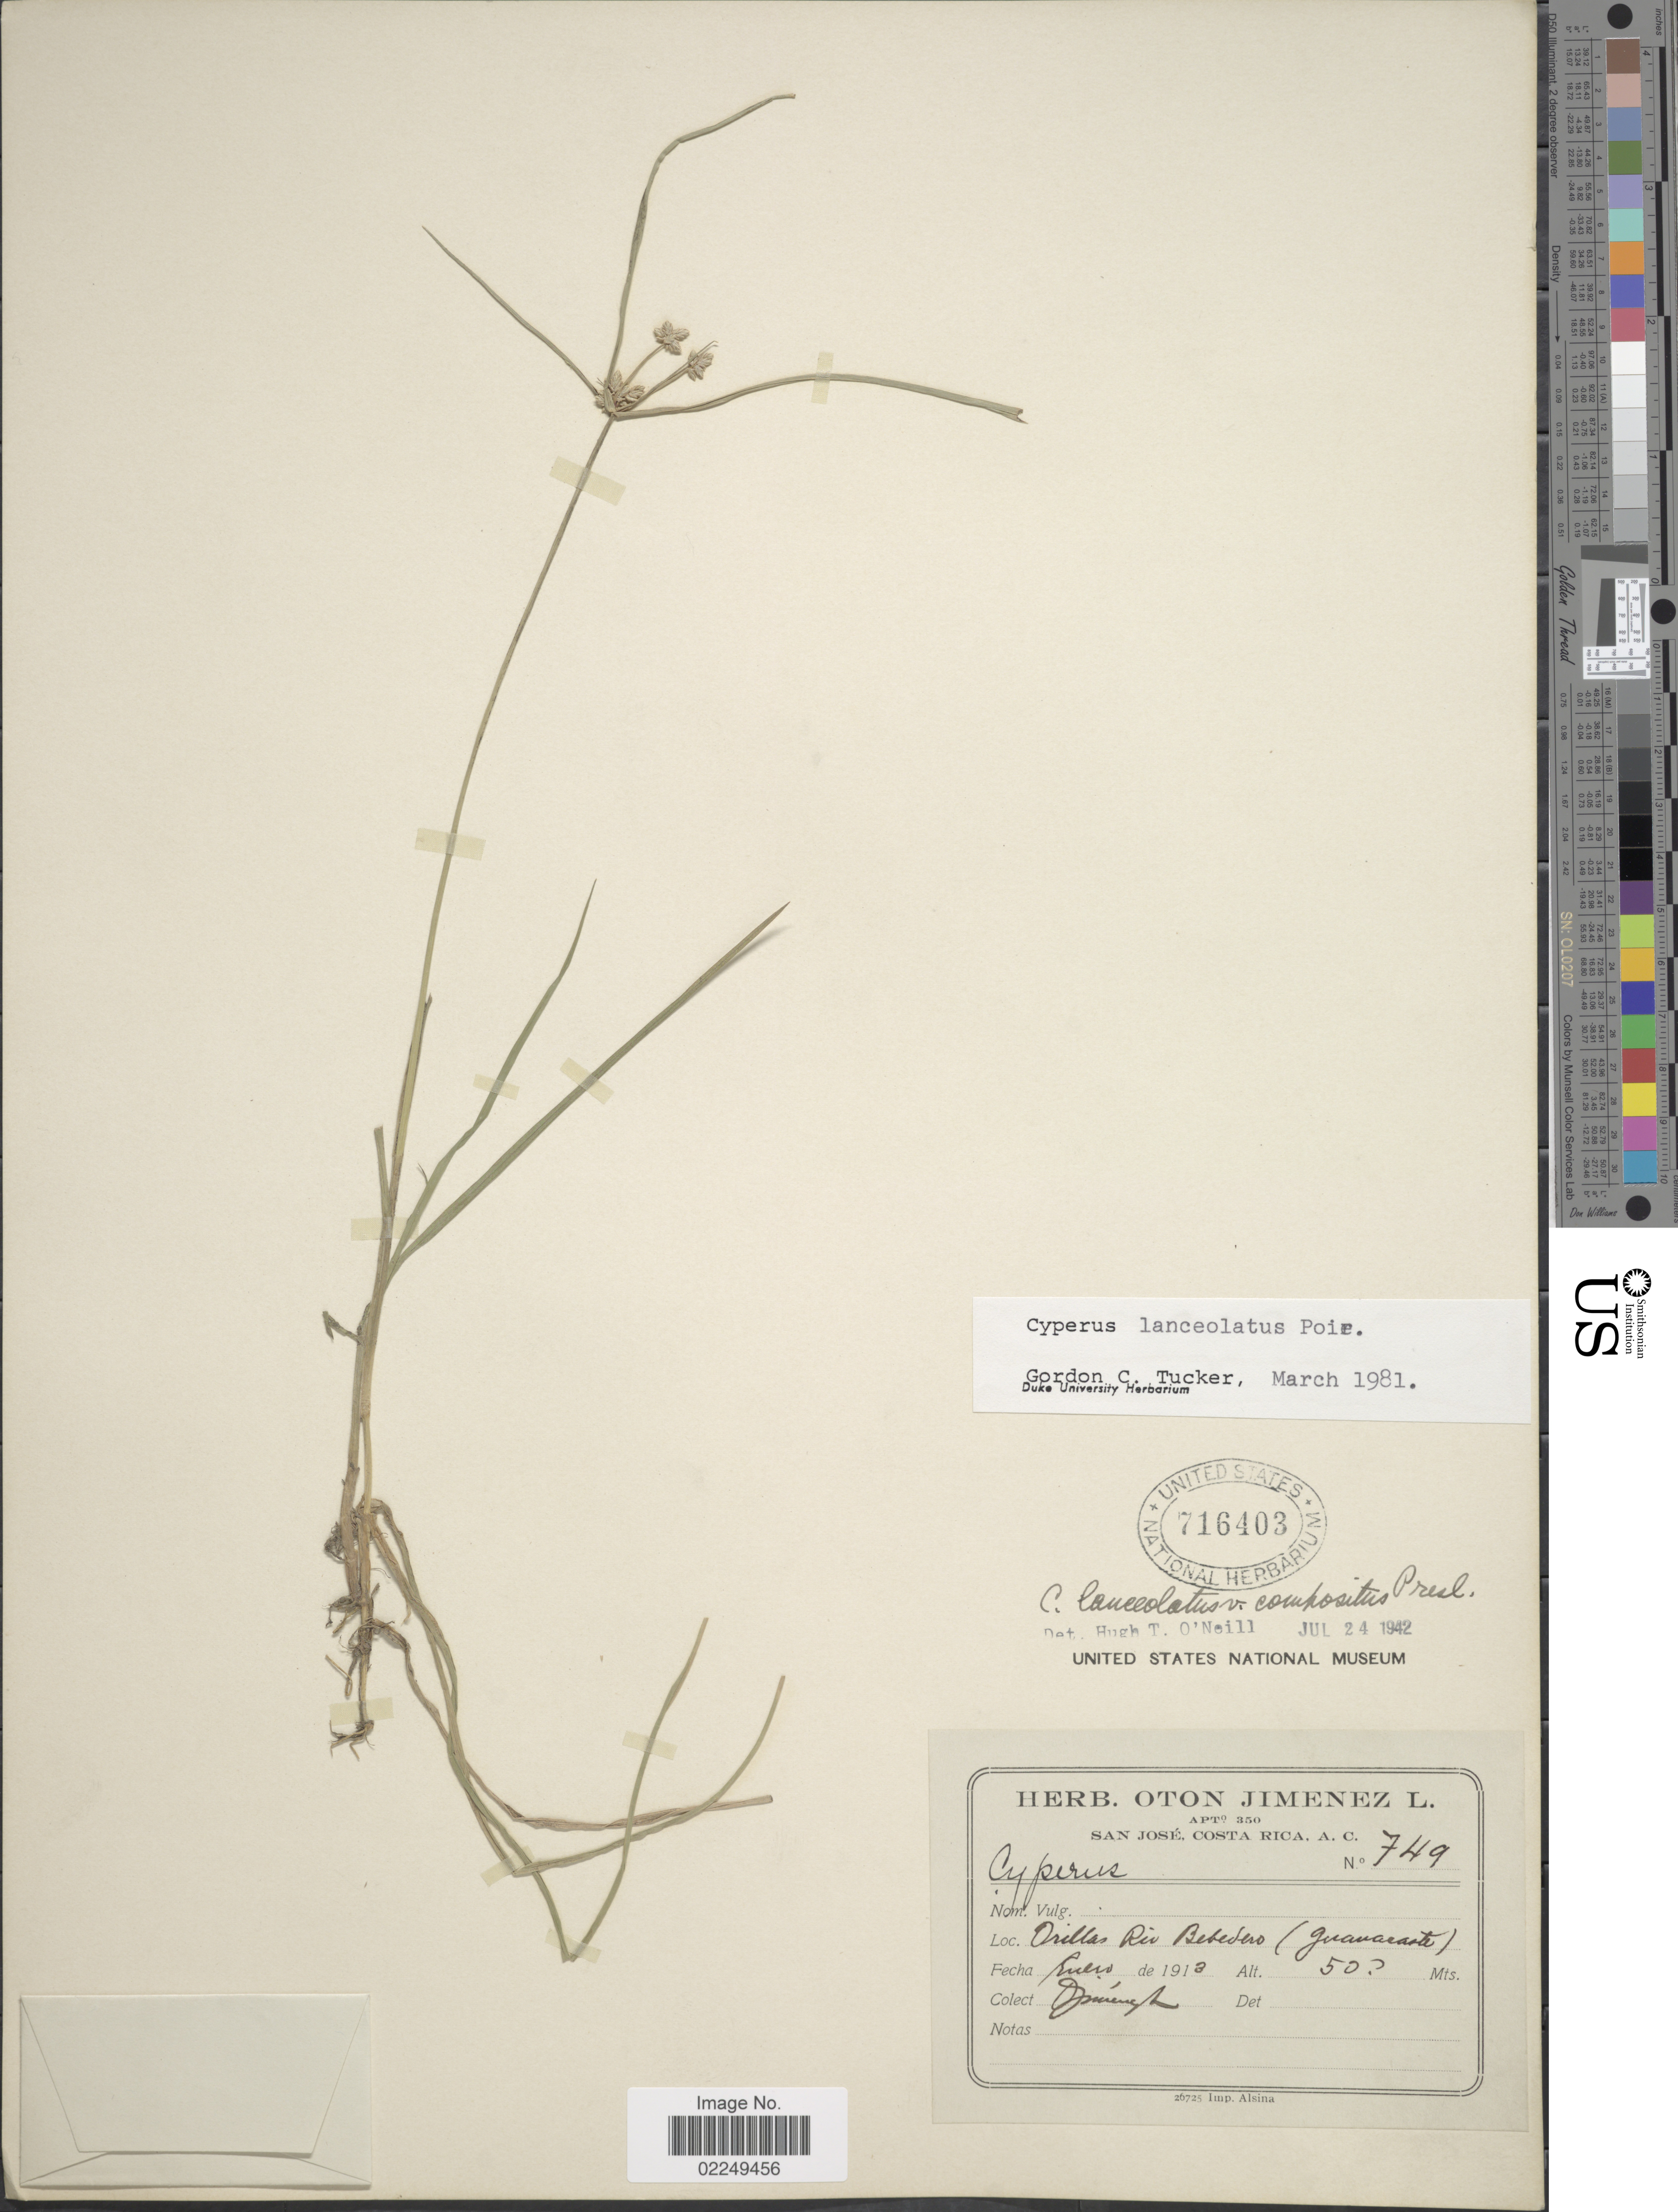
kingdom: Plantae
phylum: Tracheophyta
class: Liliopsida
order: Poales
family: Cyperaceae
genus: Cyperus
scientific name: Cyperus lanceolatus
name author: Poir.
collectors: O. Jiménez L.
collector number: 749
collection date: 1913-01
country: Costa Rica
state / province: Guanacaste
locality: Orillas Rio Bededero (Guanacaste)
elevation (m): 50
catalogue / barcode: US 716403